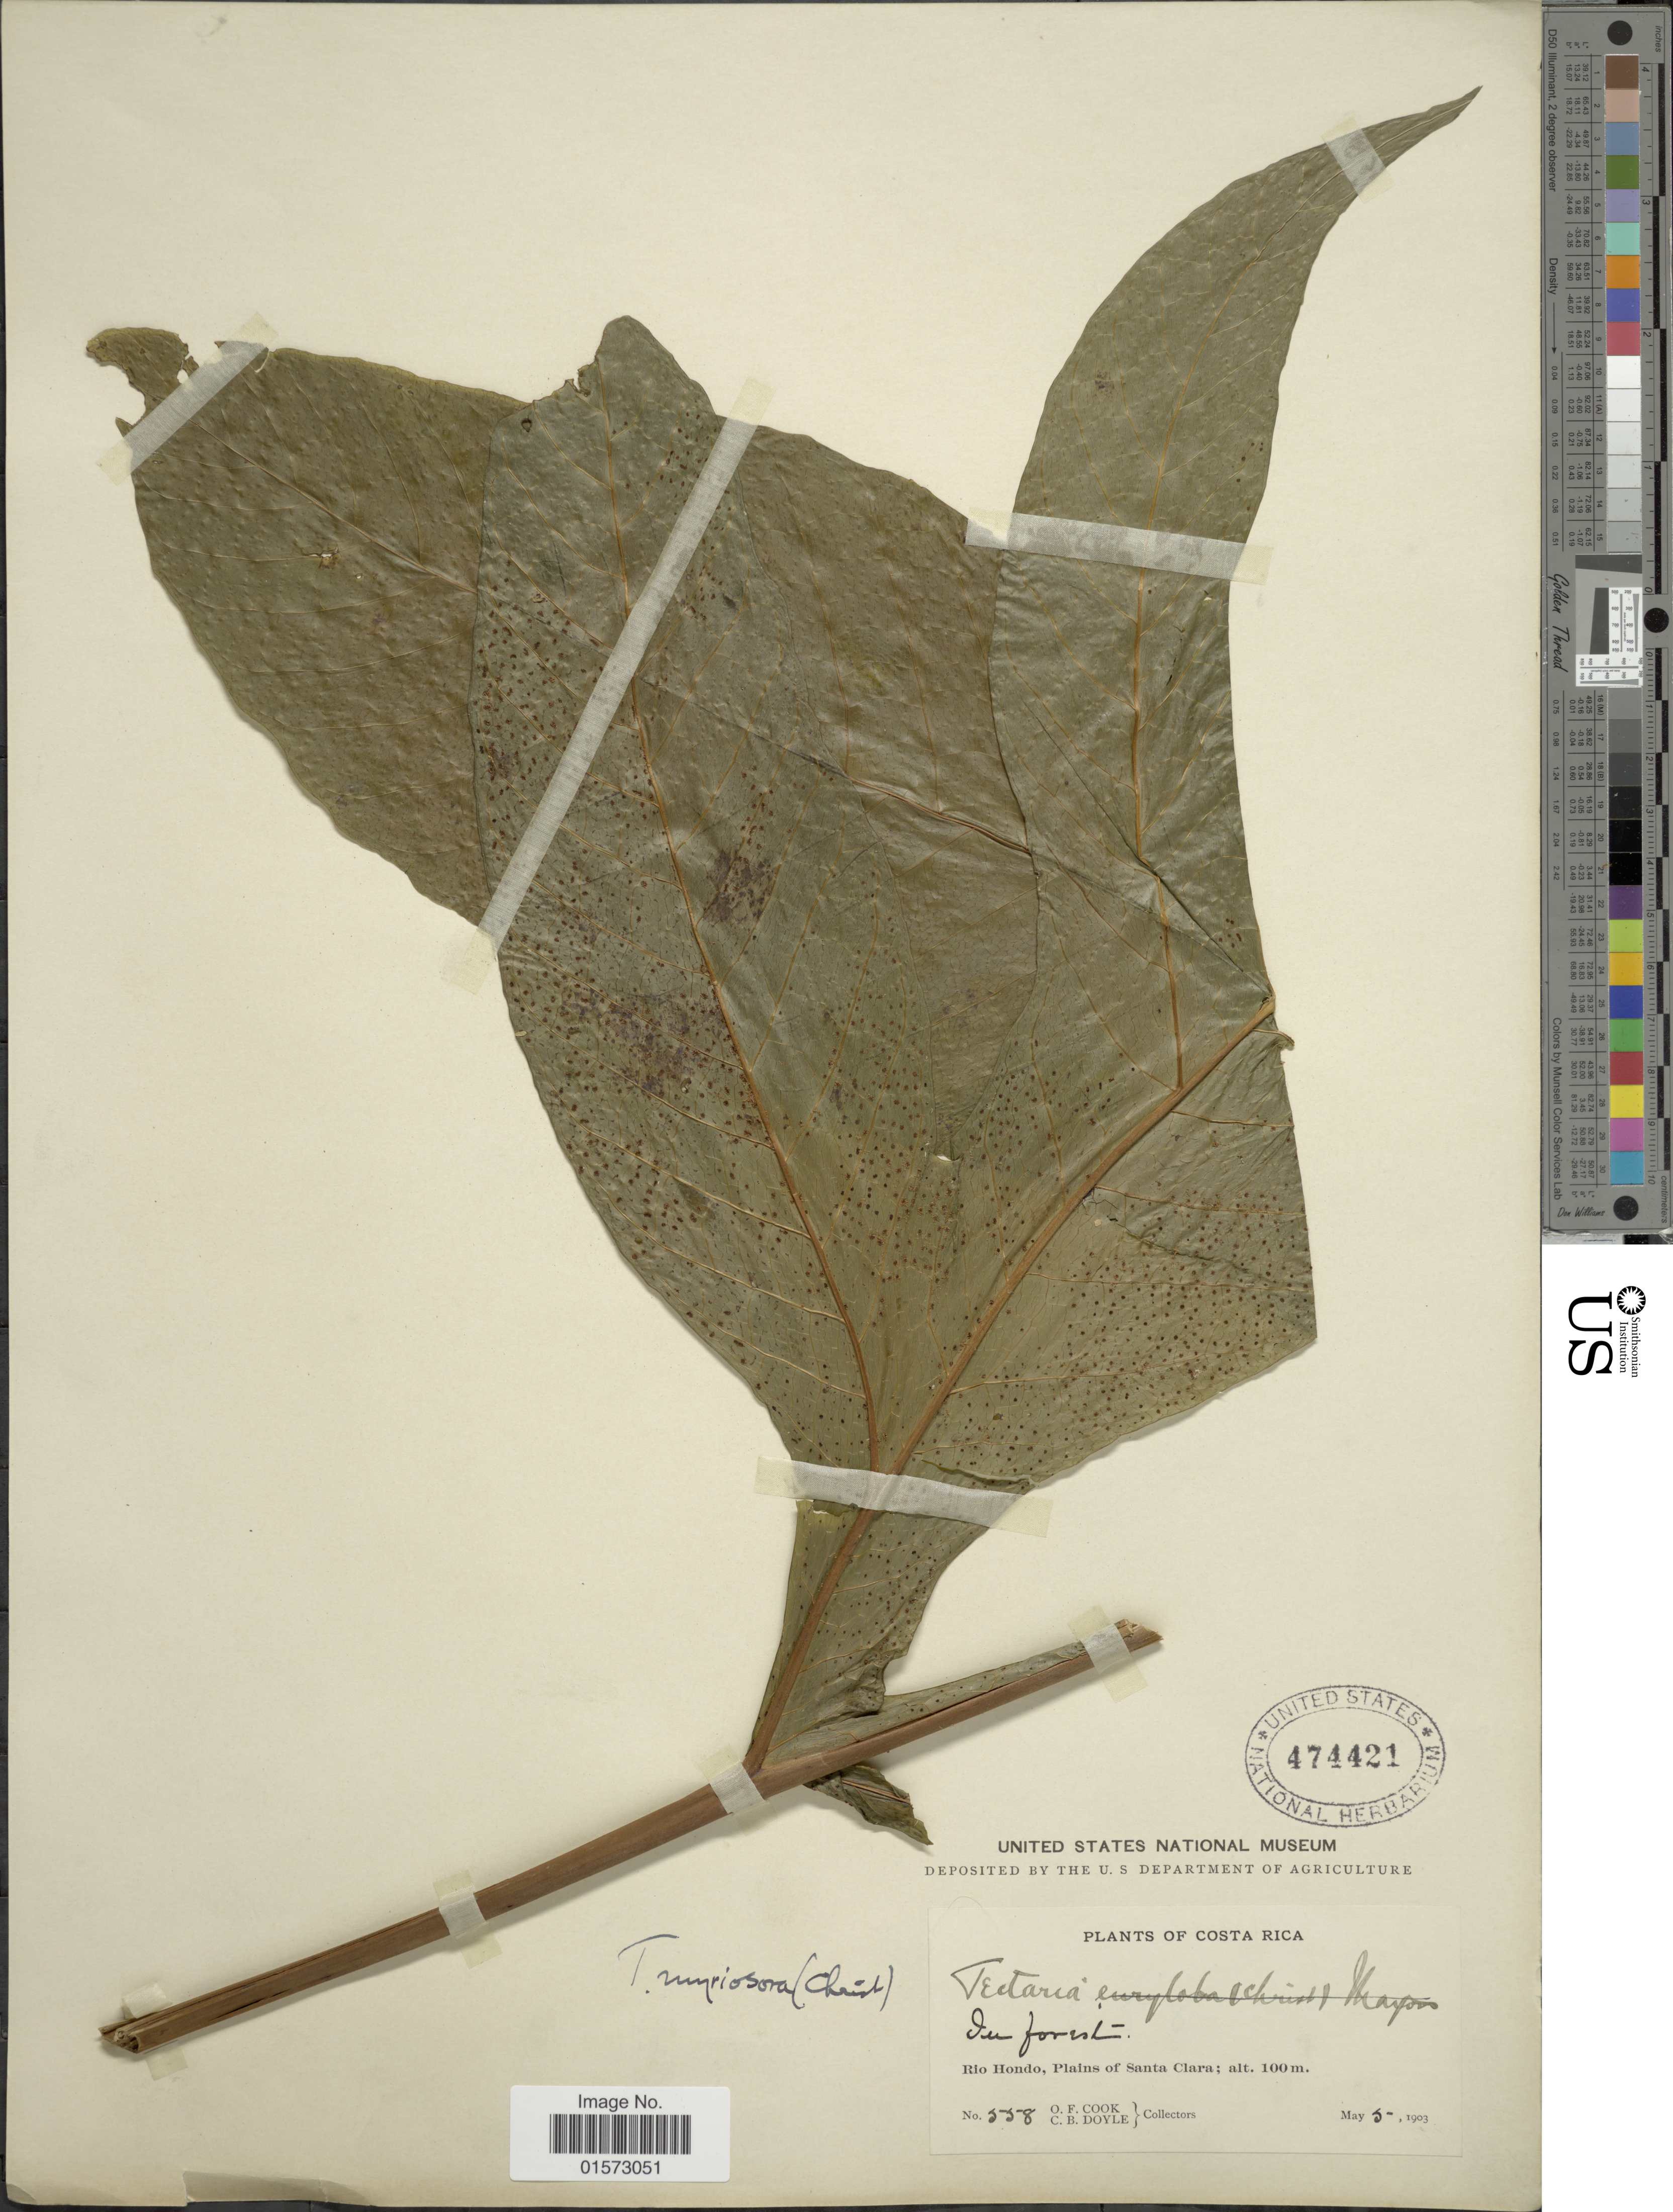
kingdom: Plantae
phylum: Tracheophyta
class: Polypodiopsida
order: Polypodiales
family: Tectariaceae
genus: Tectaria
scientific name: Tectaria draconoptera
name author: (D.C. Eaton) Copel.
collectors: O. F. Cook & C. Doyle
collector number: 558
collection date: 1903-05-05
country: Costa Rica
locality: Rio Hondo, Plains of Santa Clara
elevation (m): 100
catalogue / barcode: US 474421